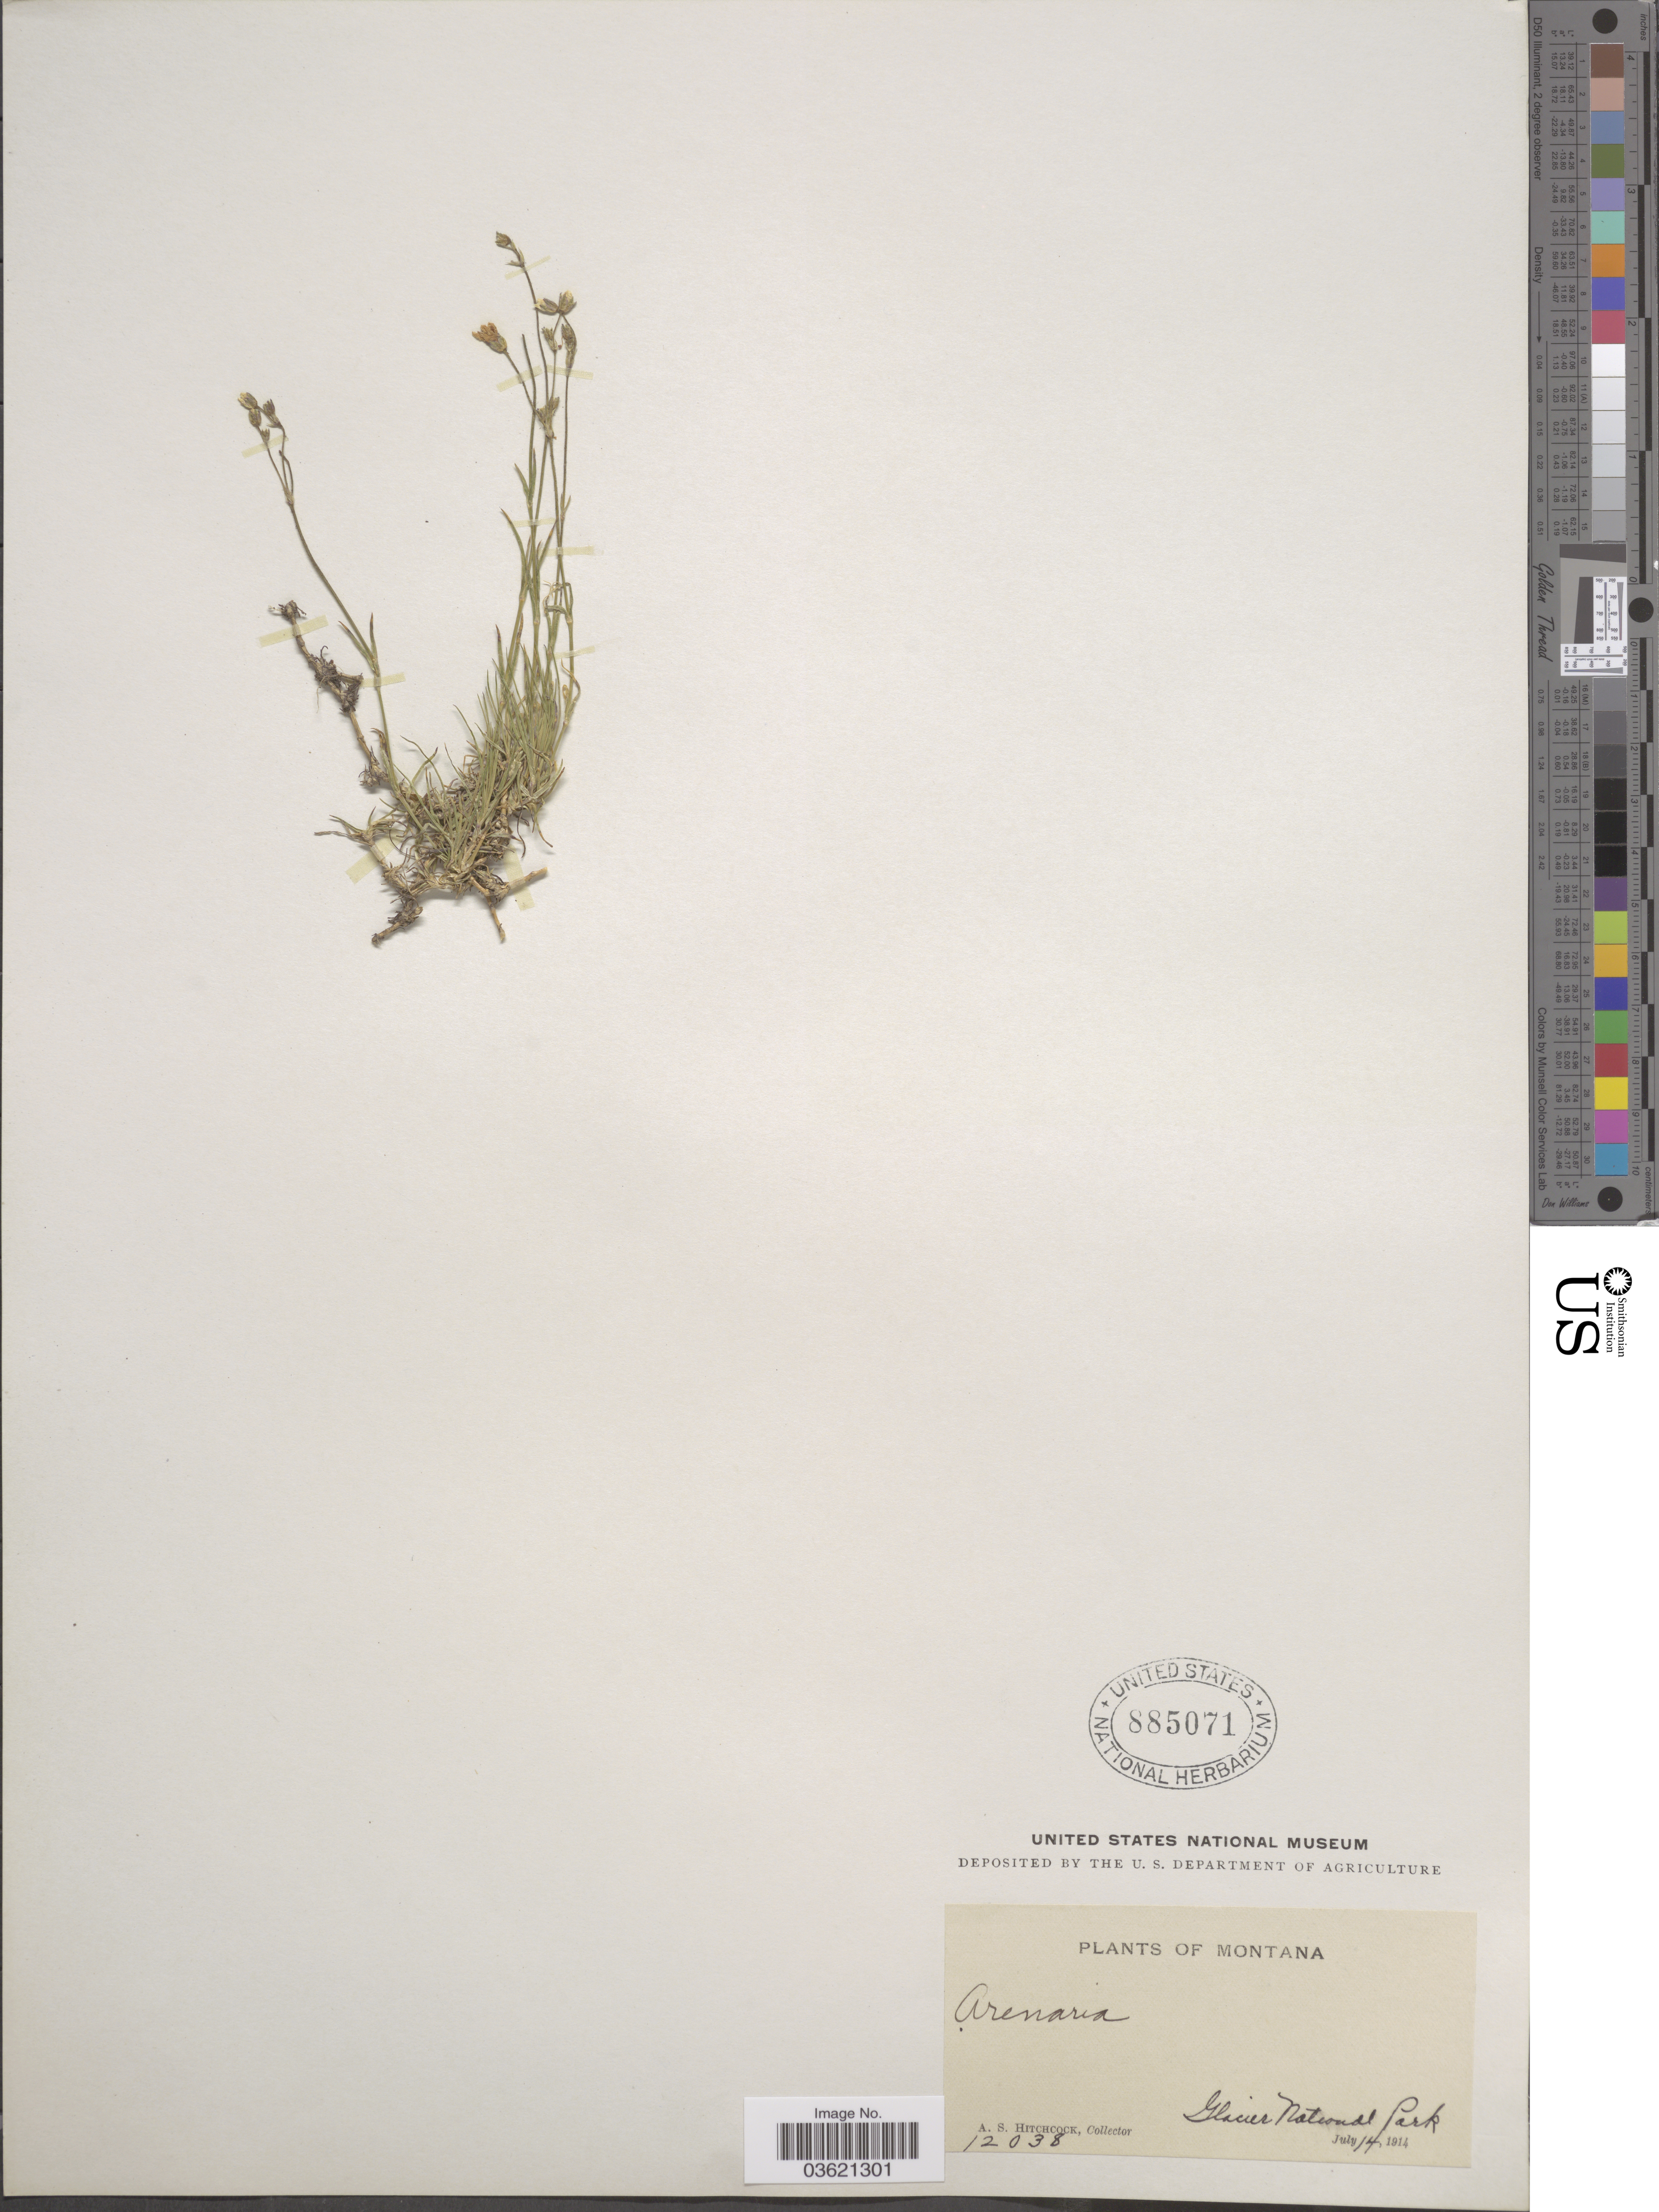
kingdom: Plantae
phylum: Tracheophyta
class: Magnoliopsida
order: Caryophyllales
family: Caryophyllaceae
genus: Arenaria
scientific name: Arenaria sp.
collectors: A. S. Hitchcock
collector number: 12038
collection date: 1914-07-14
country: United States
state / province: Montana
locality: Glacier National Park.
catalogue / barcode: US 885071